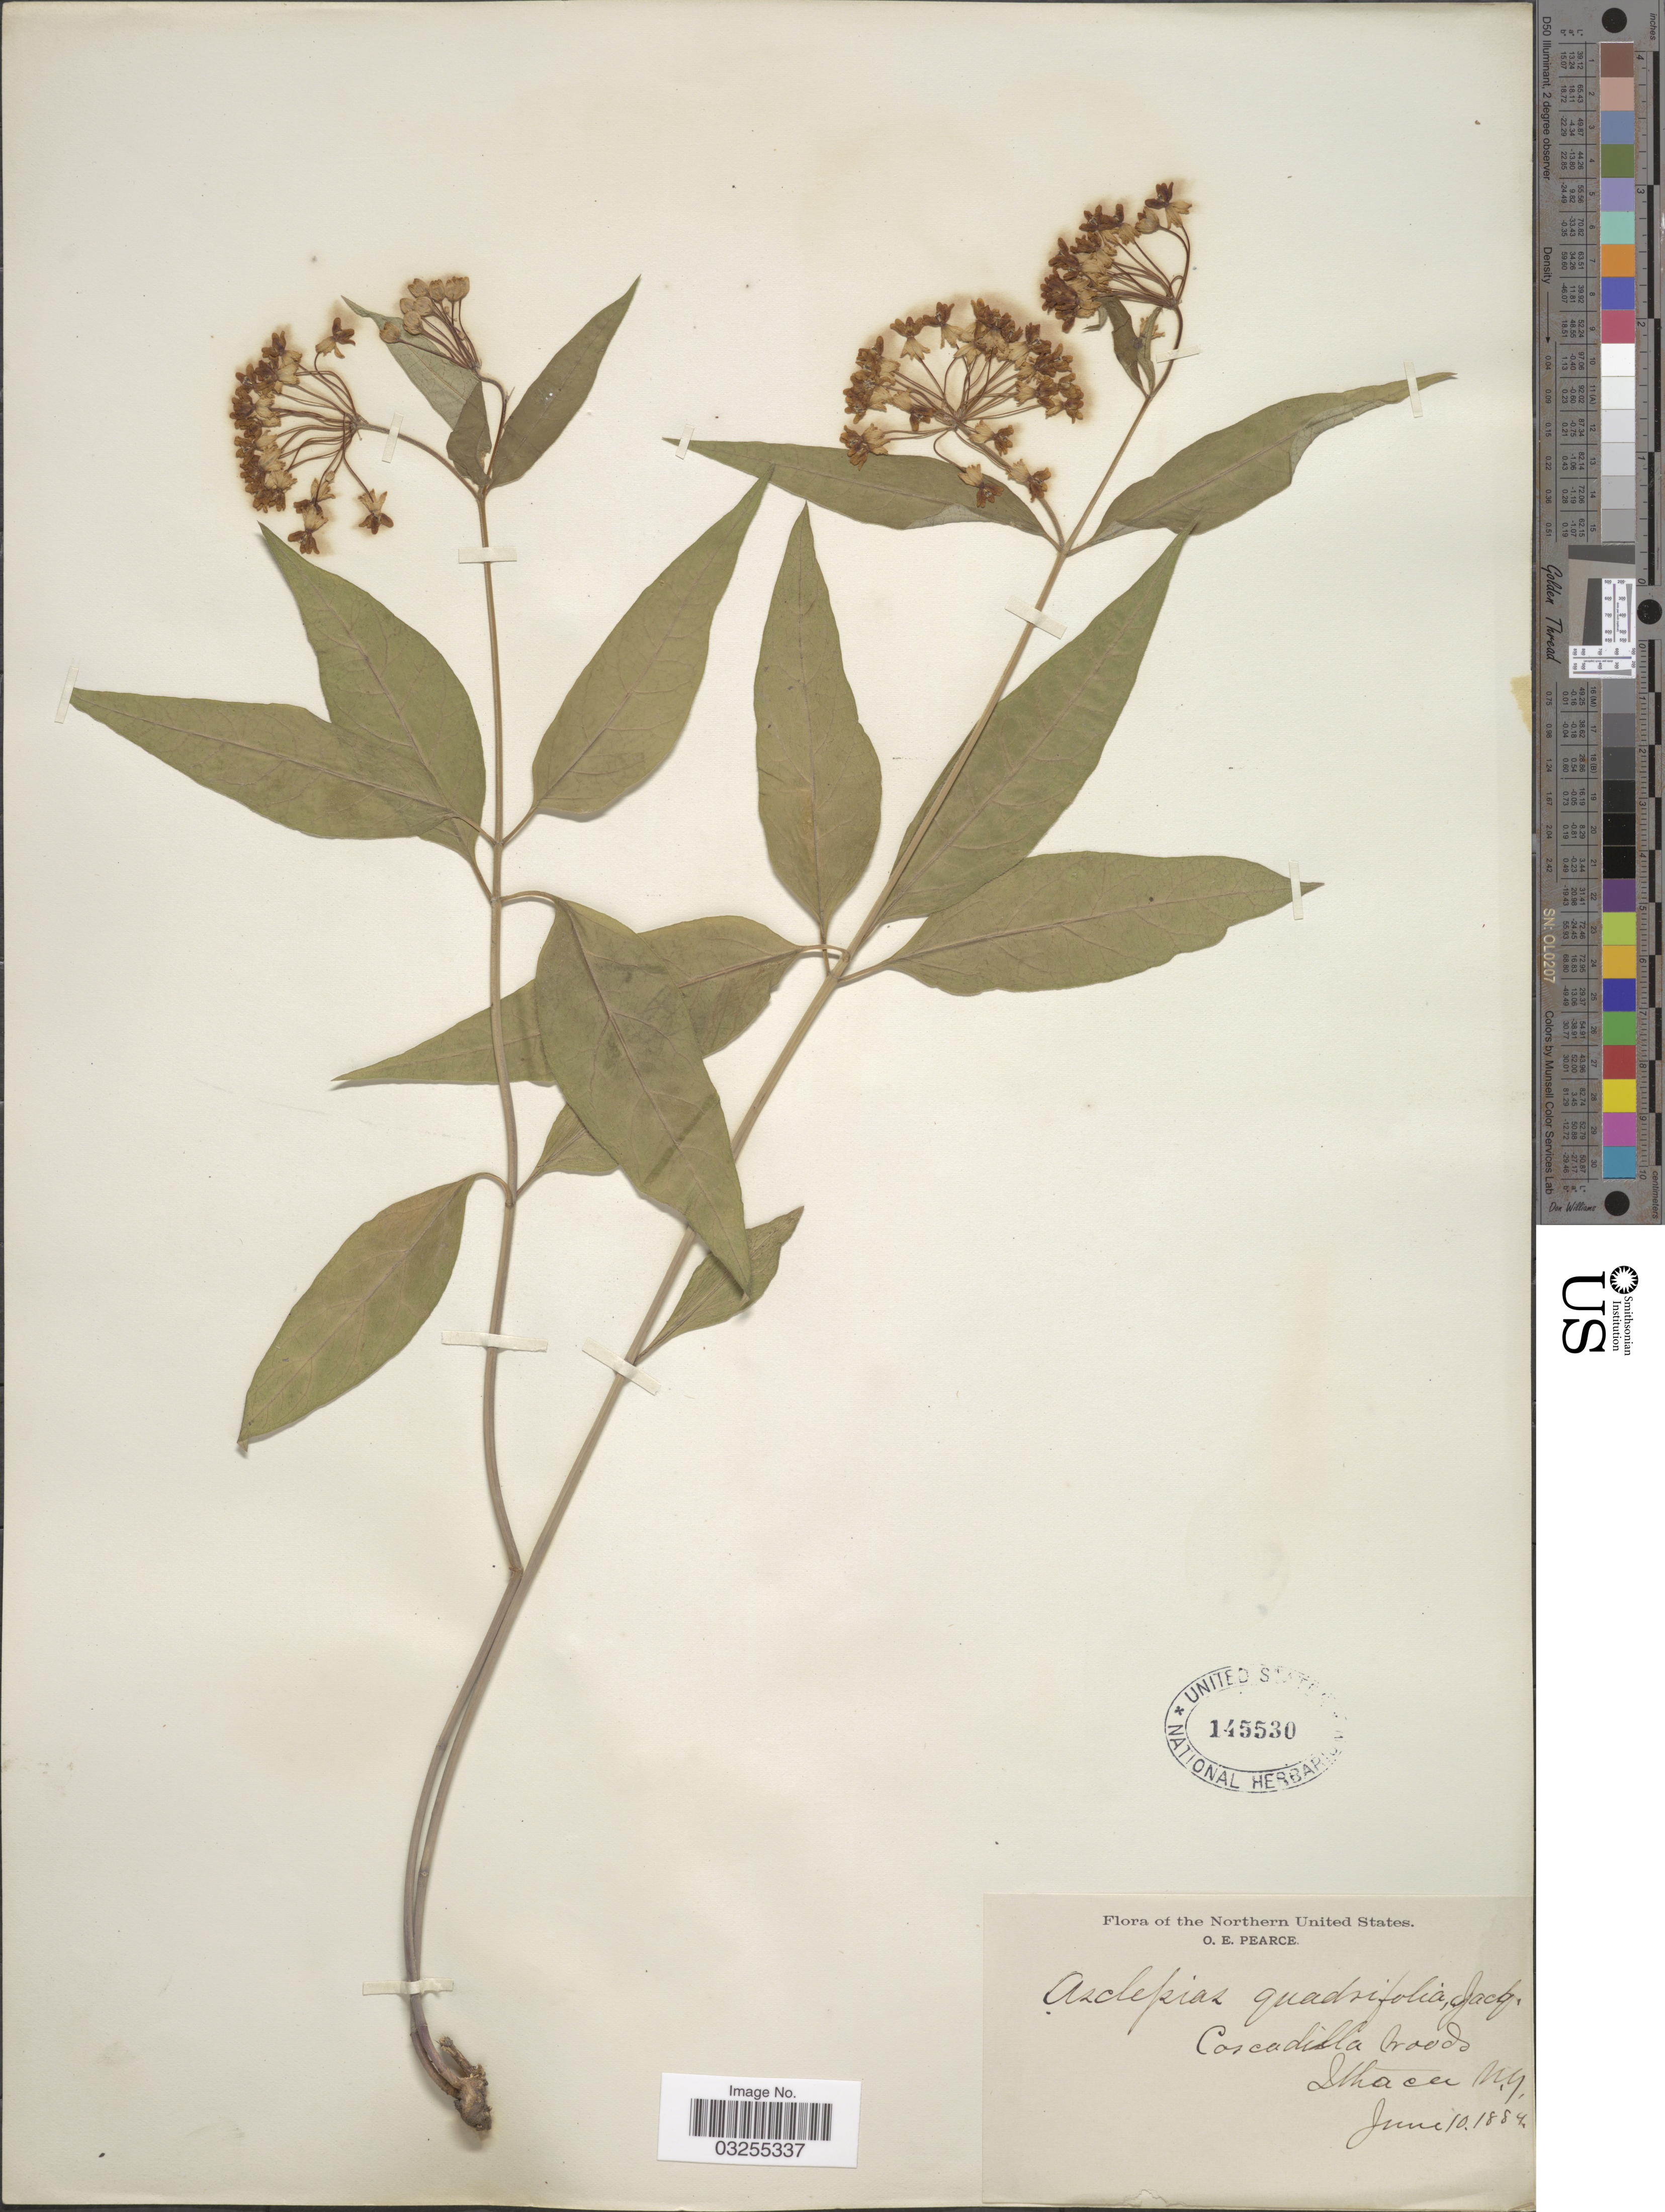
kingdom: Plantae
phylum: Tracheophyta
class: Magnoliopsida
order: Gentianales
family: Apocynaceae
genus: Asclepias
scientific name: Asclepias quadrifolia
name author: Jacq.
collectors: O. E. Pearce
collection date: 1884-06-10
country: United States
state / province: New York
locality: Northern United States. Cascadilla Woods. Ithaca.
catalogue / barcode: US 145530